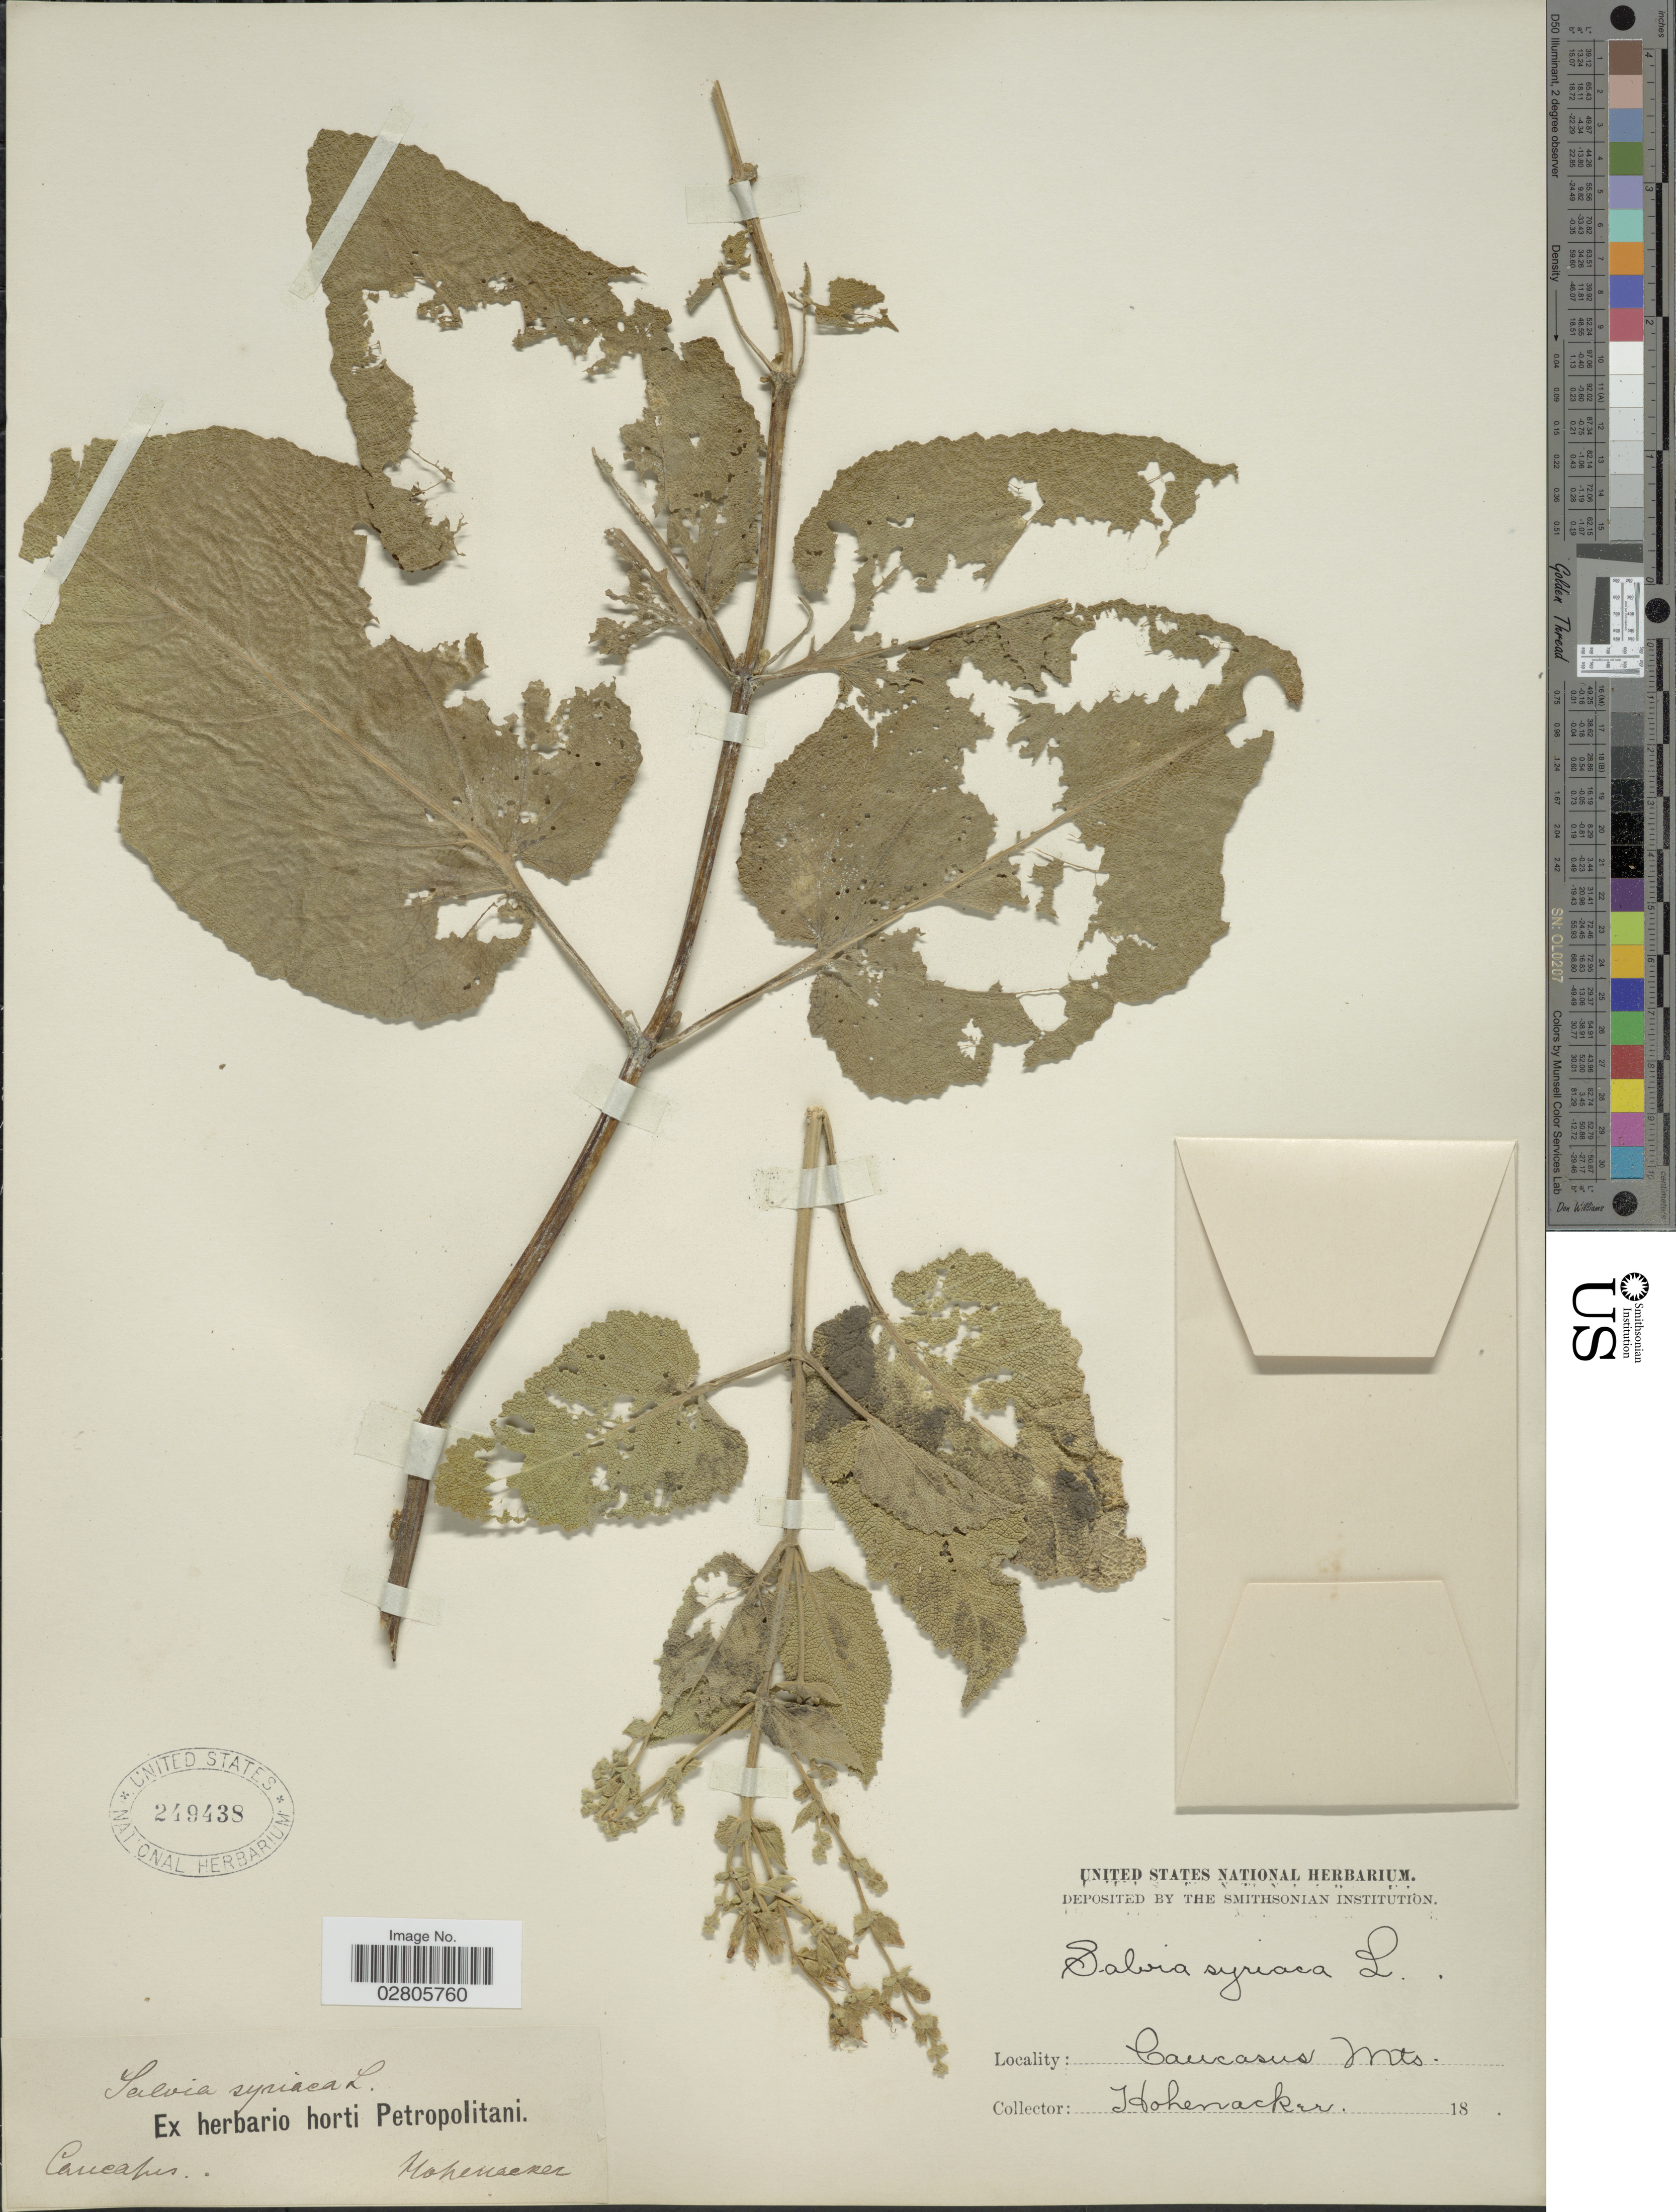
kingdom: Plantae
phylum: Tracheophyta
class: Magnoliopsida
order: Lamiales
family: Lamiaceae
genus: Salvia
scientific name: Salvia syriaca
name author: L.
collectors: Hohenacker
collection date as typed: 18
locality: Caucasus Mts.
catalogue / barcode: US 249438